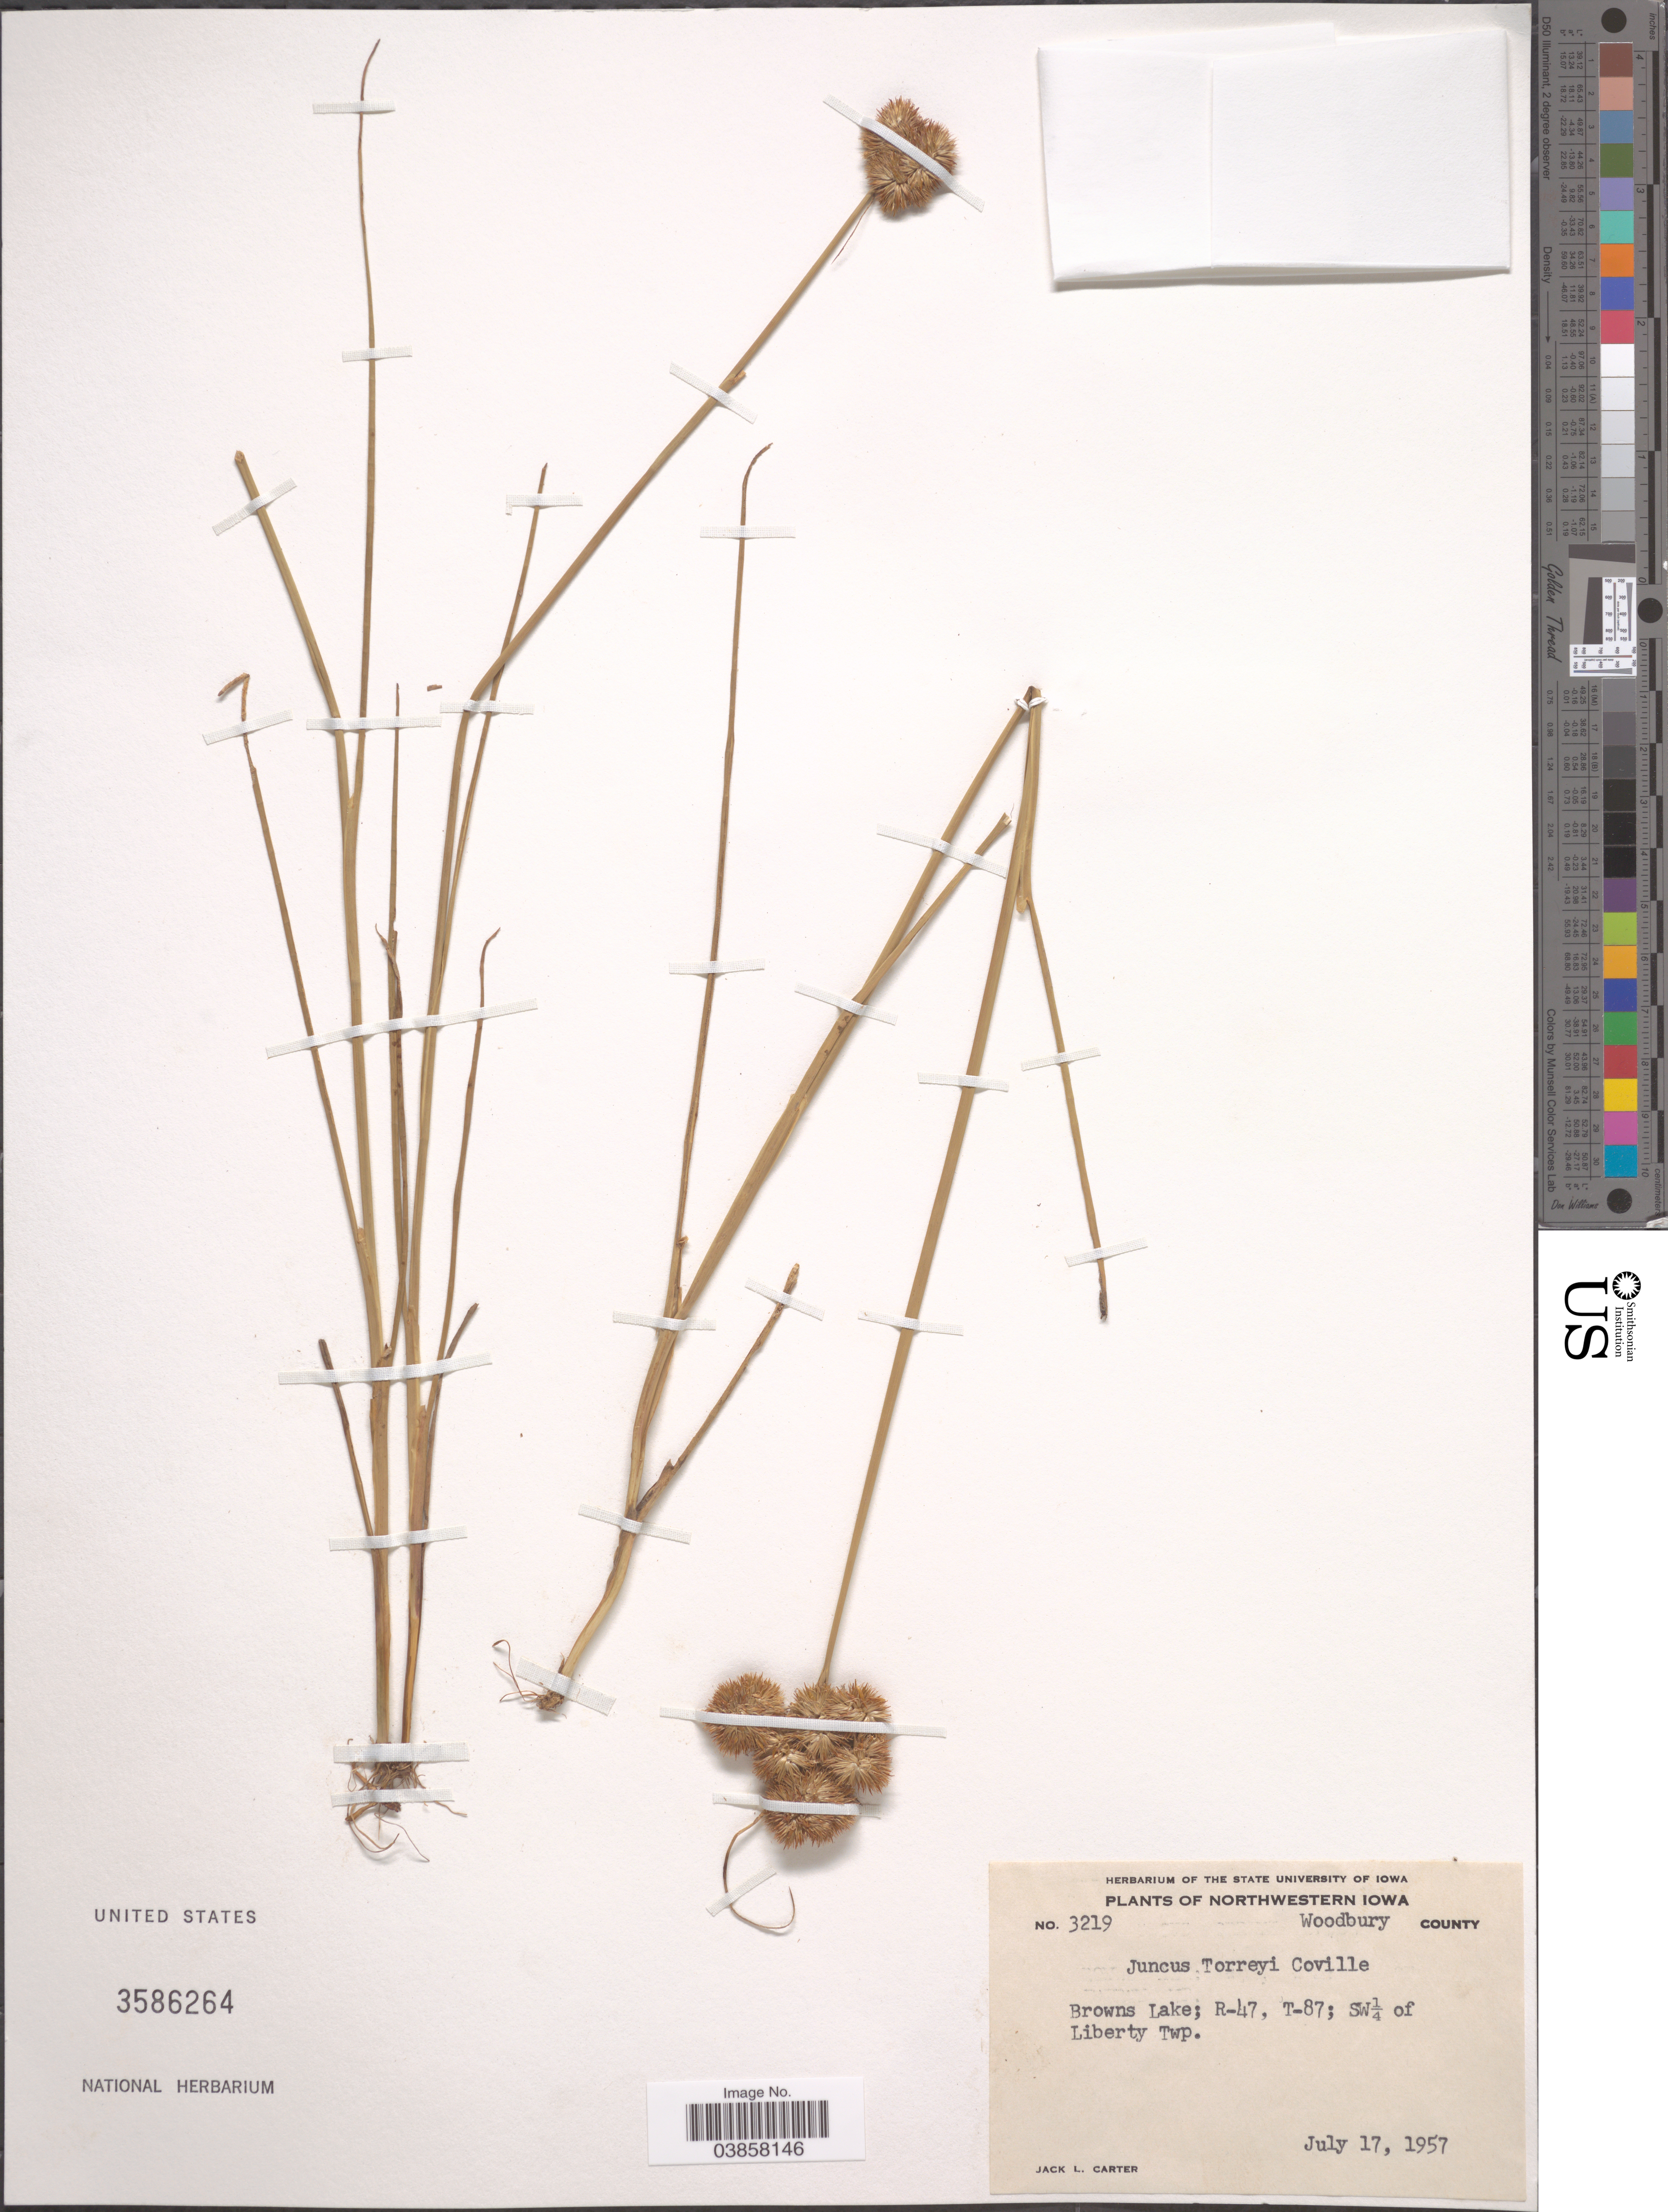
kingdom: Plantae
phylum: Tracheophyta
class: Liliopsida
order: Poales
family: Juncaceae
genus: Juncus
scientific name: Juncus torreyi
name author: Coville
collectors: J. L. Carter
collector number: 3219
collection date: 1957-07-17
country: United States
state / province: Iowa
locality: Northwestern Iowa. Woodbury County. Browns Lake; R-47, T-87; SW¼ of Liberty Twp.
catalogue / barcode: US 3586264